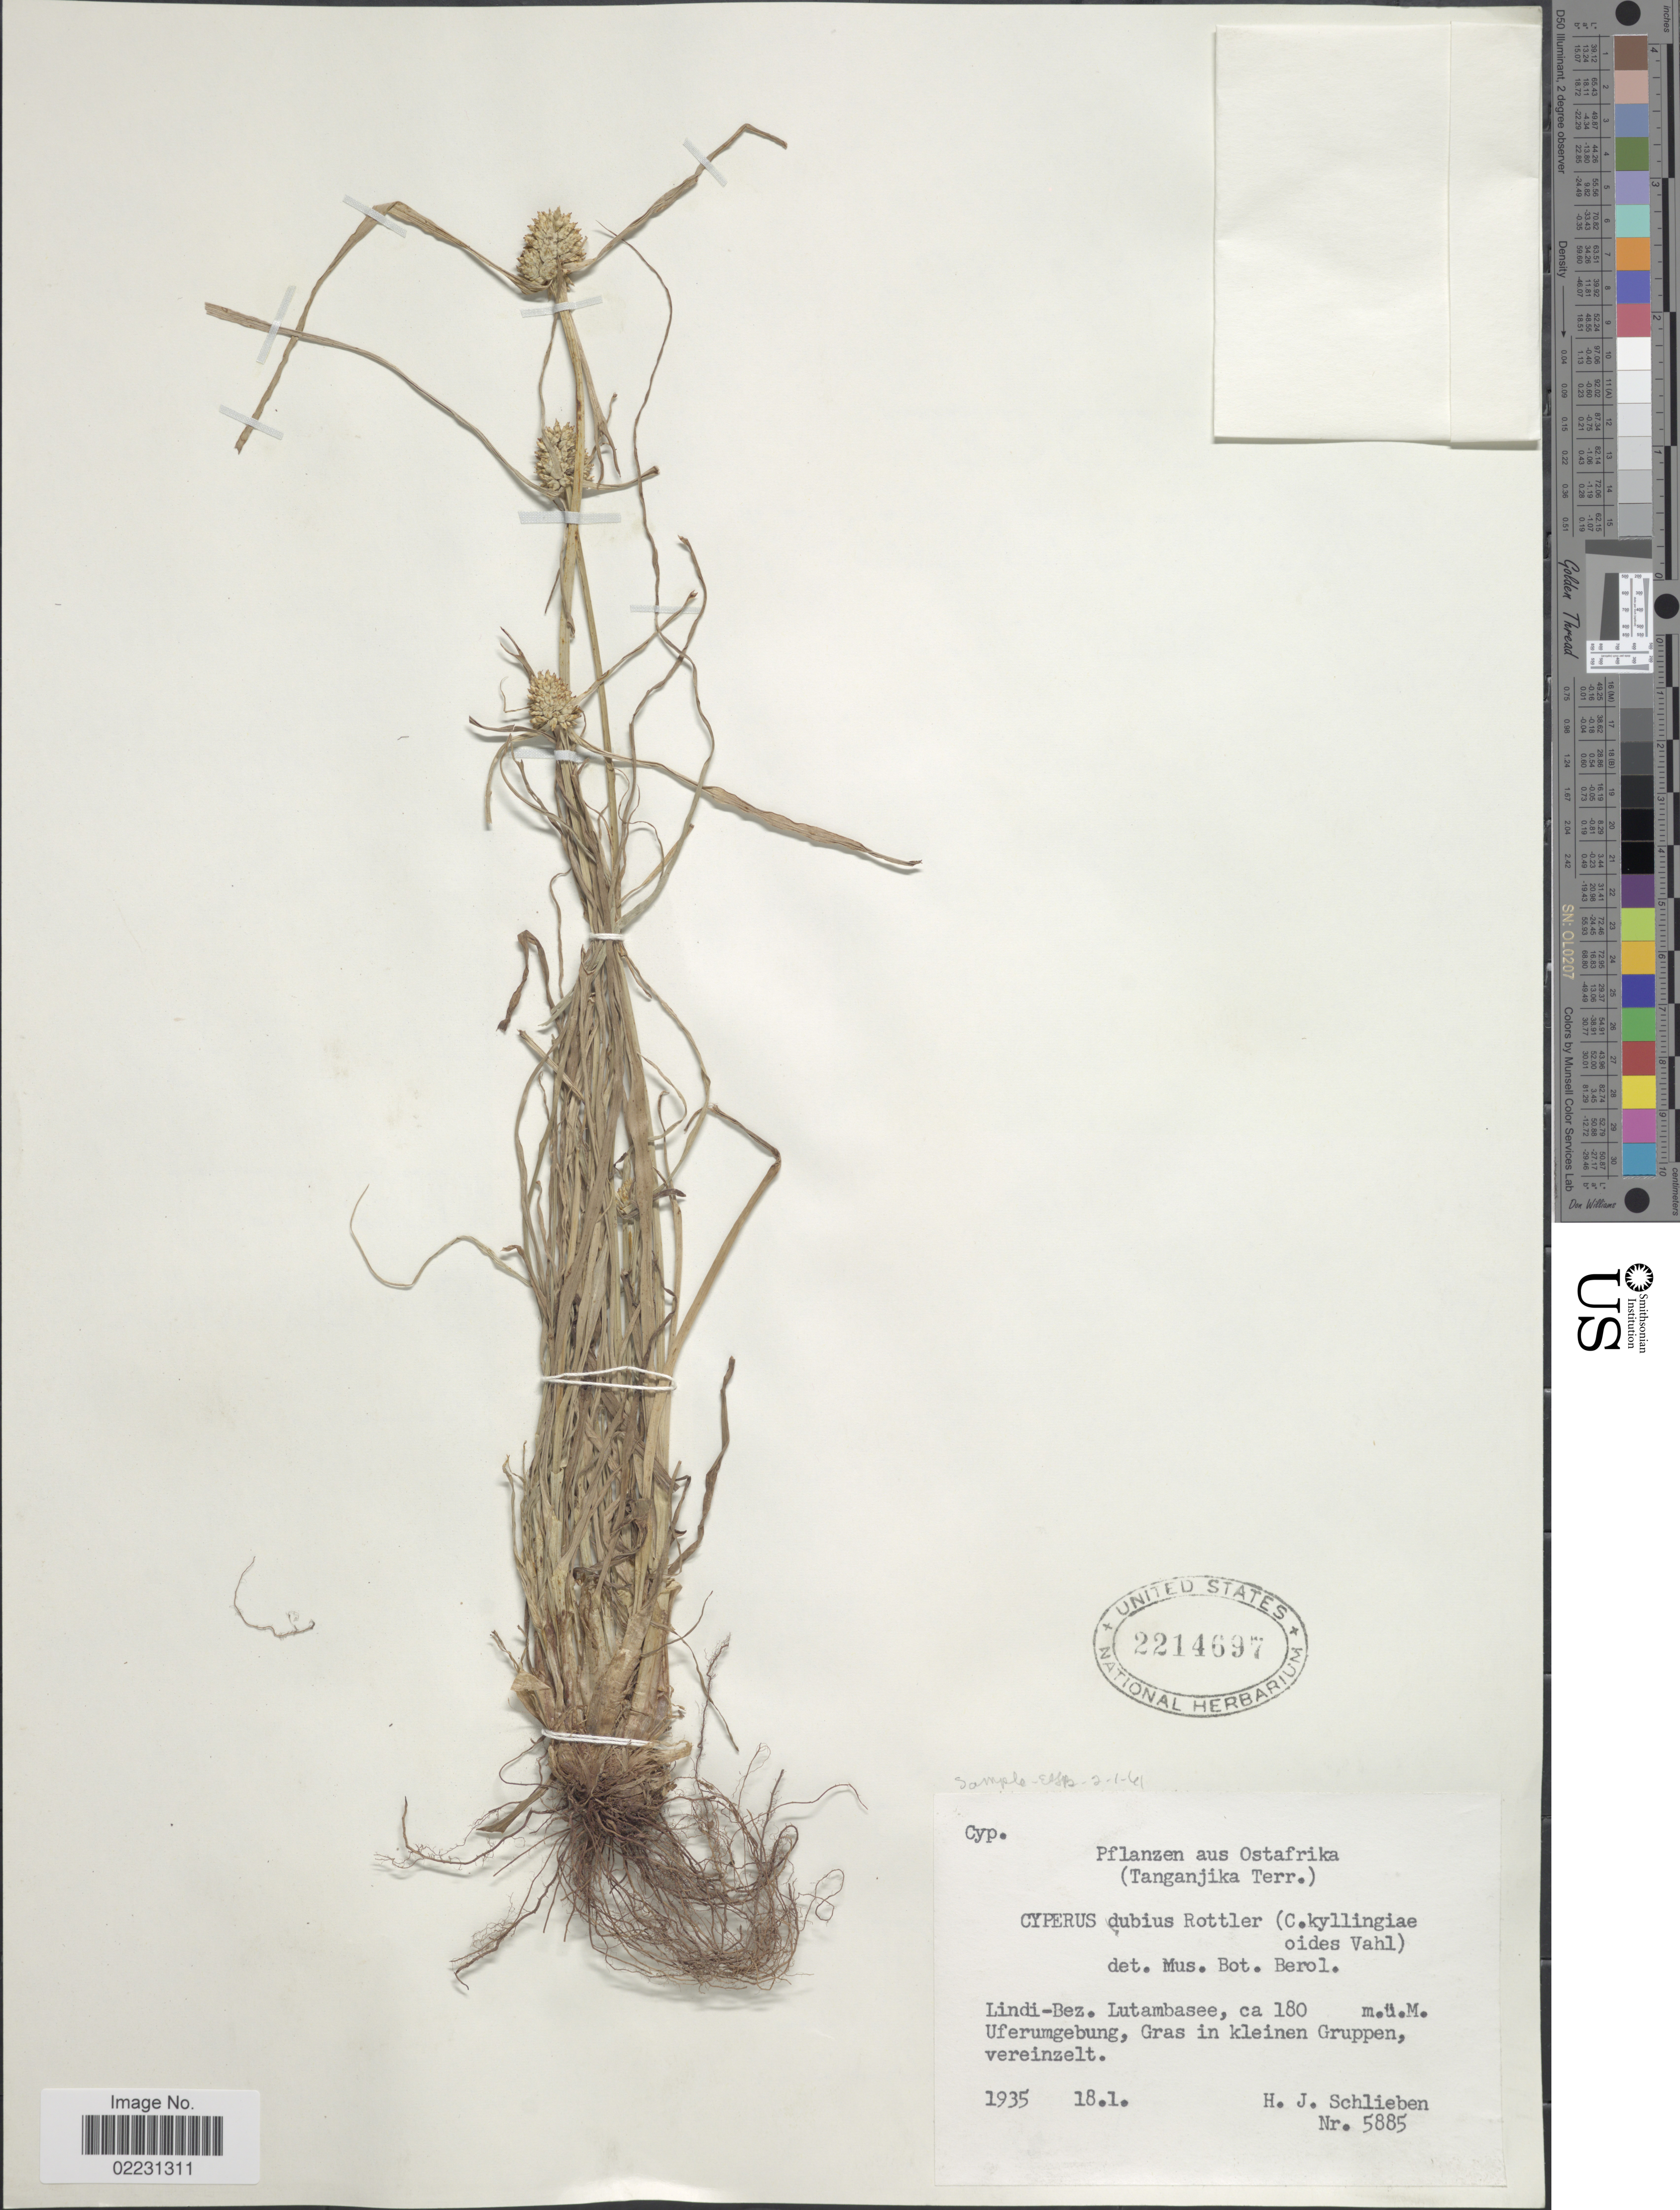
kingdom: Plantae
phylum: Tracheophyta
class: Liliopsida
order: Poales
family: Cyperaceae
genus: Cyperus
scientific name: Cyperus dubius Rottb. var. dubius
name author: Rottb.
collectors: H. J. Schlieben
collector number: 5885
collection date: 1935-01-18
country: Tanzania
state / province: Lindi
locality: Ostafrika(Tanganjika Terr.) Lindi-Bez. Lutambasee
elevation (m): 180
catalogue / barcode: US 2214697